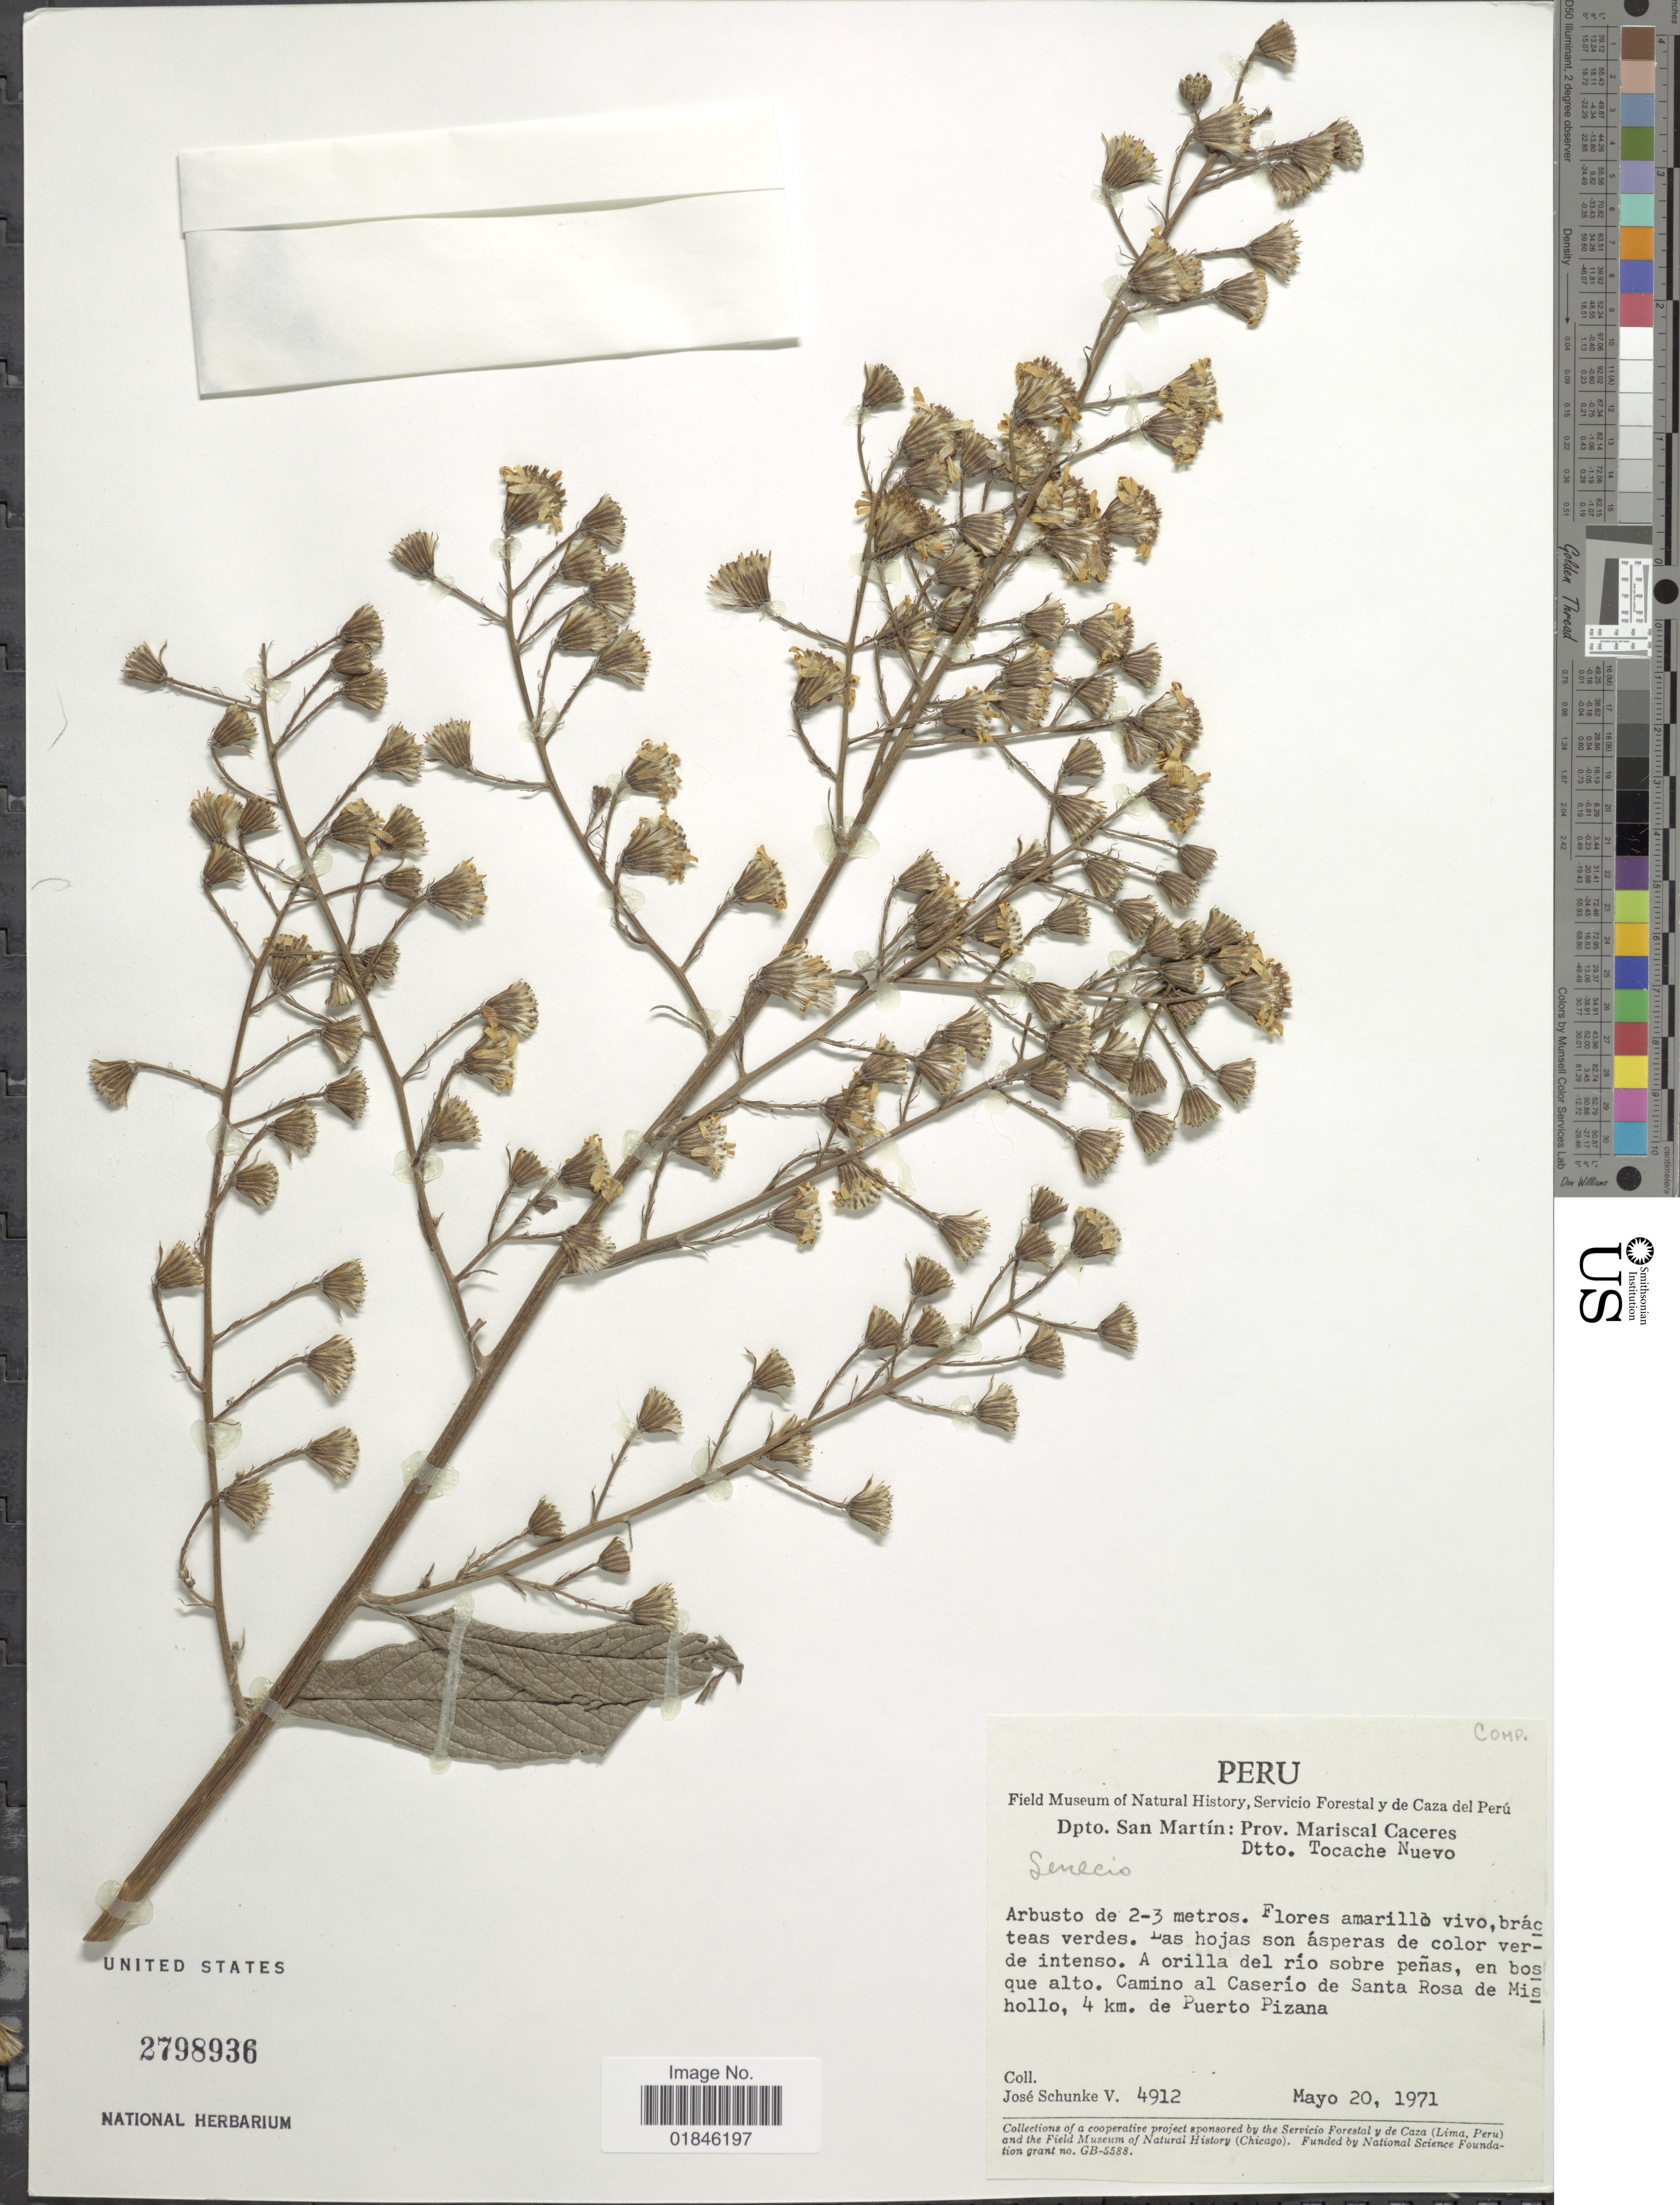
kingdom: Plantae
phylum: Tracheophyta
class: Magnoliopsida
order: Asterales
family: Asteraceae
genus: Pentacalia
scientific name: Pentacalia reflexa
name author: (Kunth) Cuatrec.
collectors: J. Schunke Vigo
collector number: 4912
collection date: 1971-05-20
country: Peru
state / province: San Martín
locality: Dpto. San Martín: Prov. Mariscal Caceres. Dtto. Tocache Nuevo. Camino al Caserío de Santa Rosa de Mishollo, 4 km. de Puerto Pizana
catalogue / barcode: US 2798936